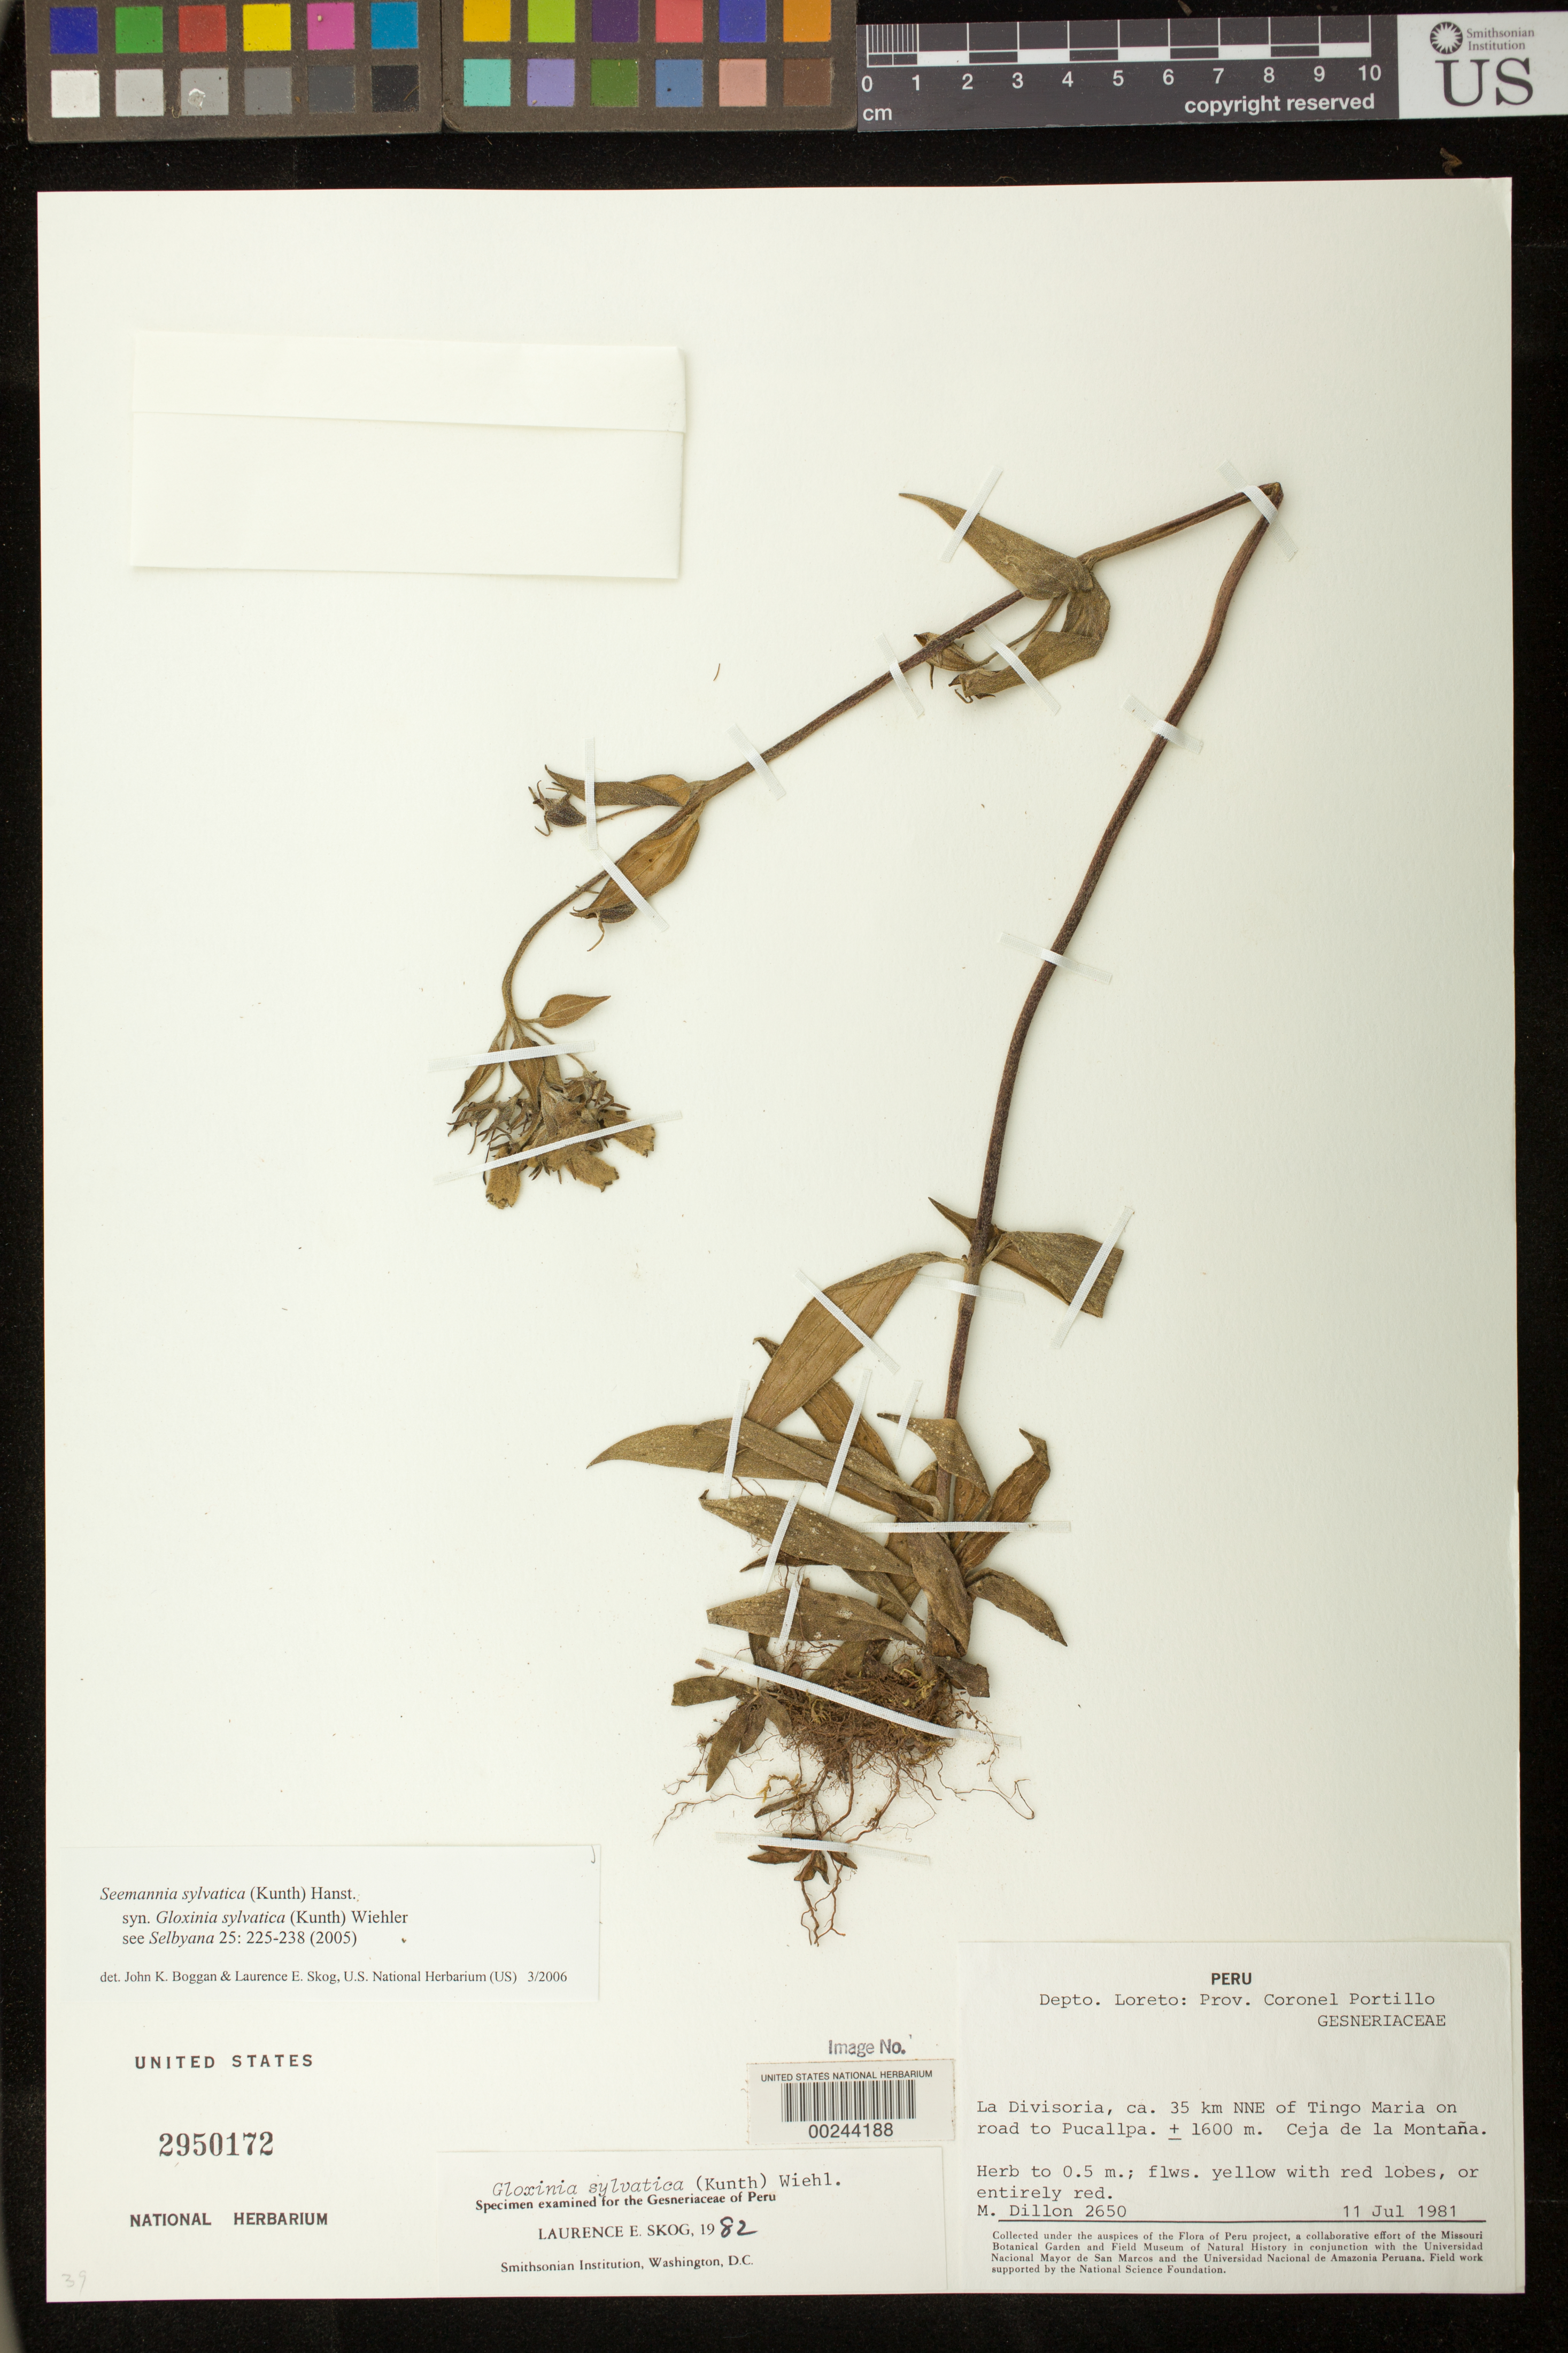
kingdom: Plantae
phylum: Tracheophyta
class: Magnoliopsida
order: Lamiales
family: Gesneriaceae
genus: Seemannia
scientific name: Seemannia sylvatica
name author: (Kunth) Hanst.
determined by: Boggan, J. K.; Skog, L. E.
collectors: M. O. Dillon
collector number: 2650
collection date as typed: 11 Jul 1981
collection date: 1981-07-11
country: Peru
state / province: Loreto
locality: Prov. Coronel Portillo; La Divisoria, ca 35 km NNE of Tingo Maria on road to Pucallpa, Ceja de la Montana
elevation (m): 1600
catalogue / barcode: US 2950172